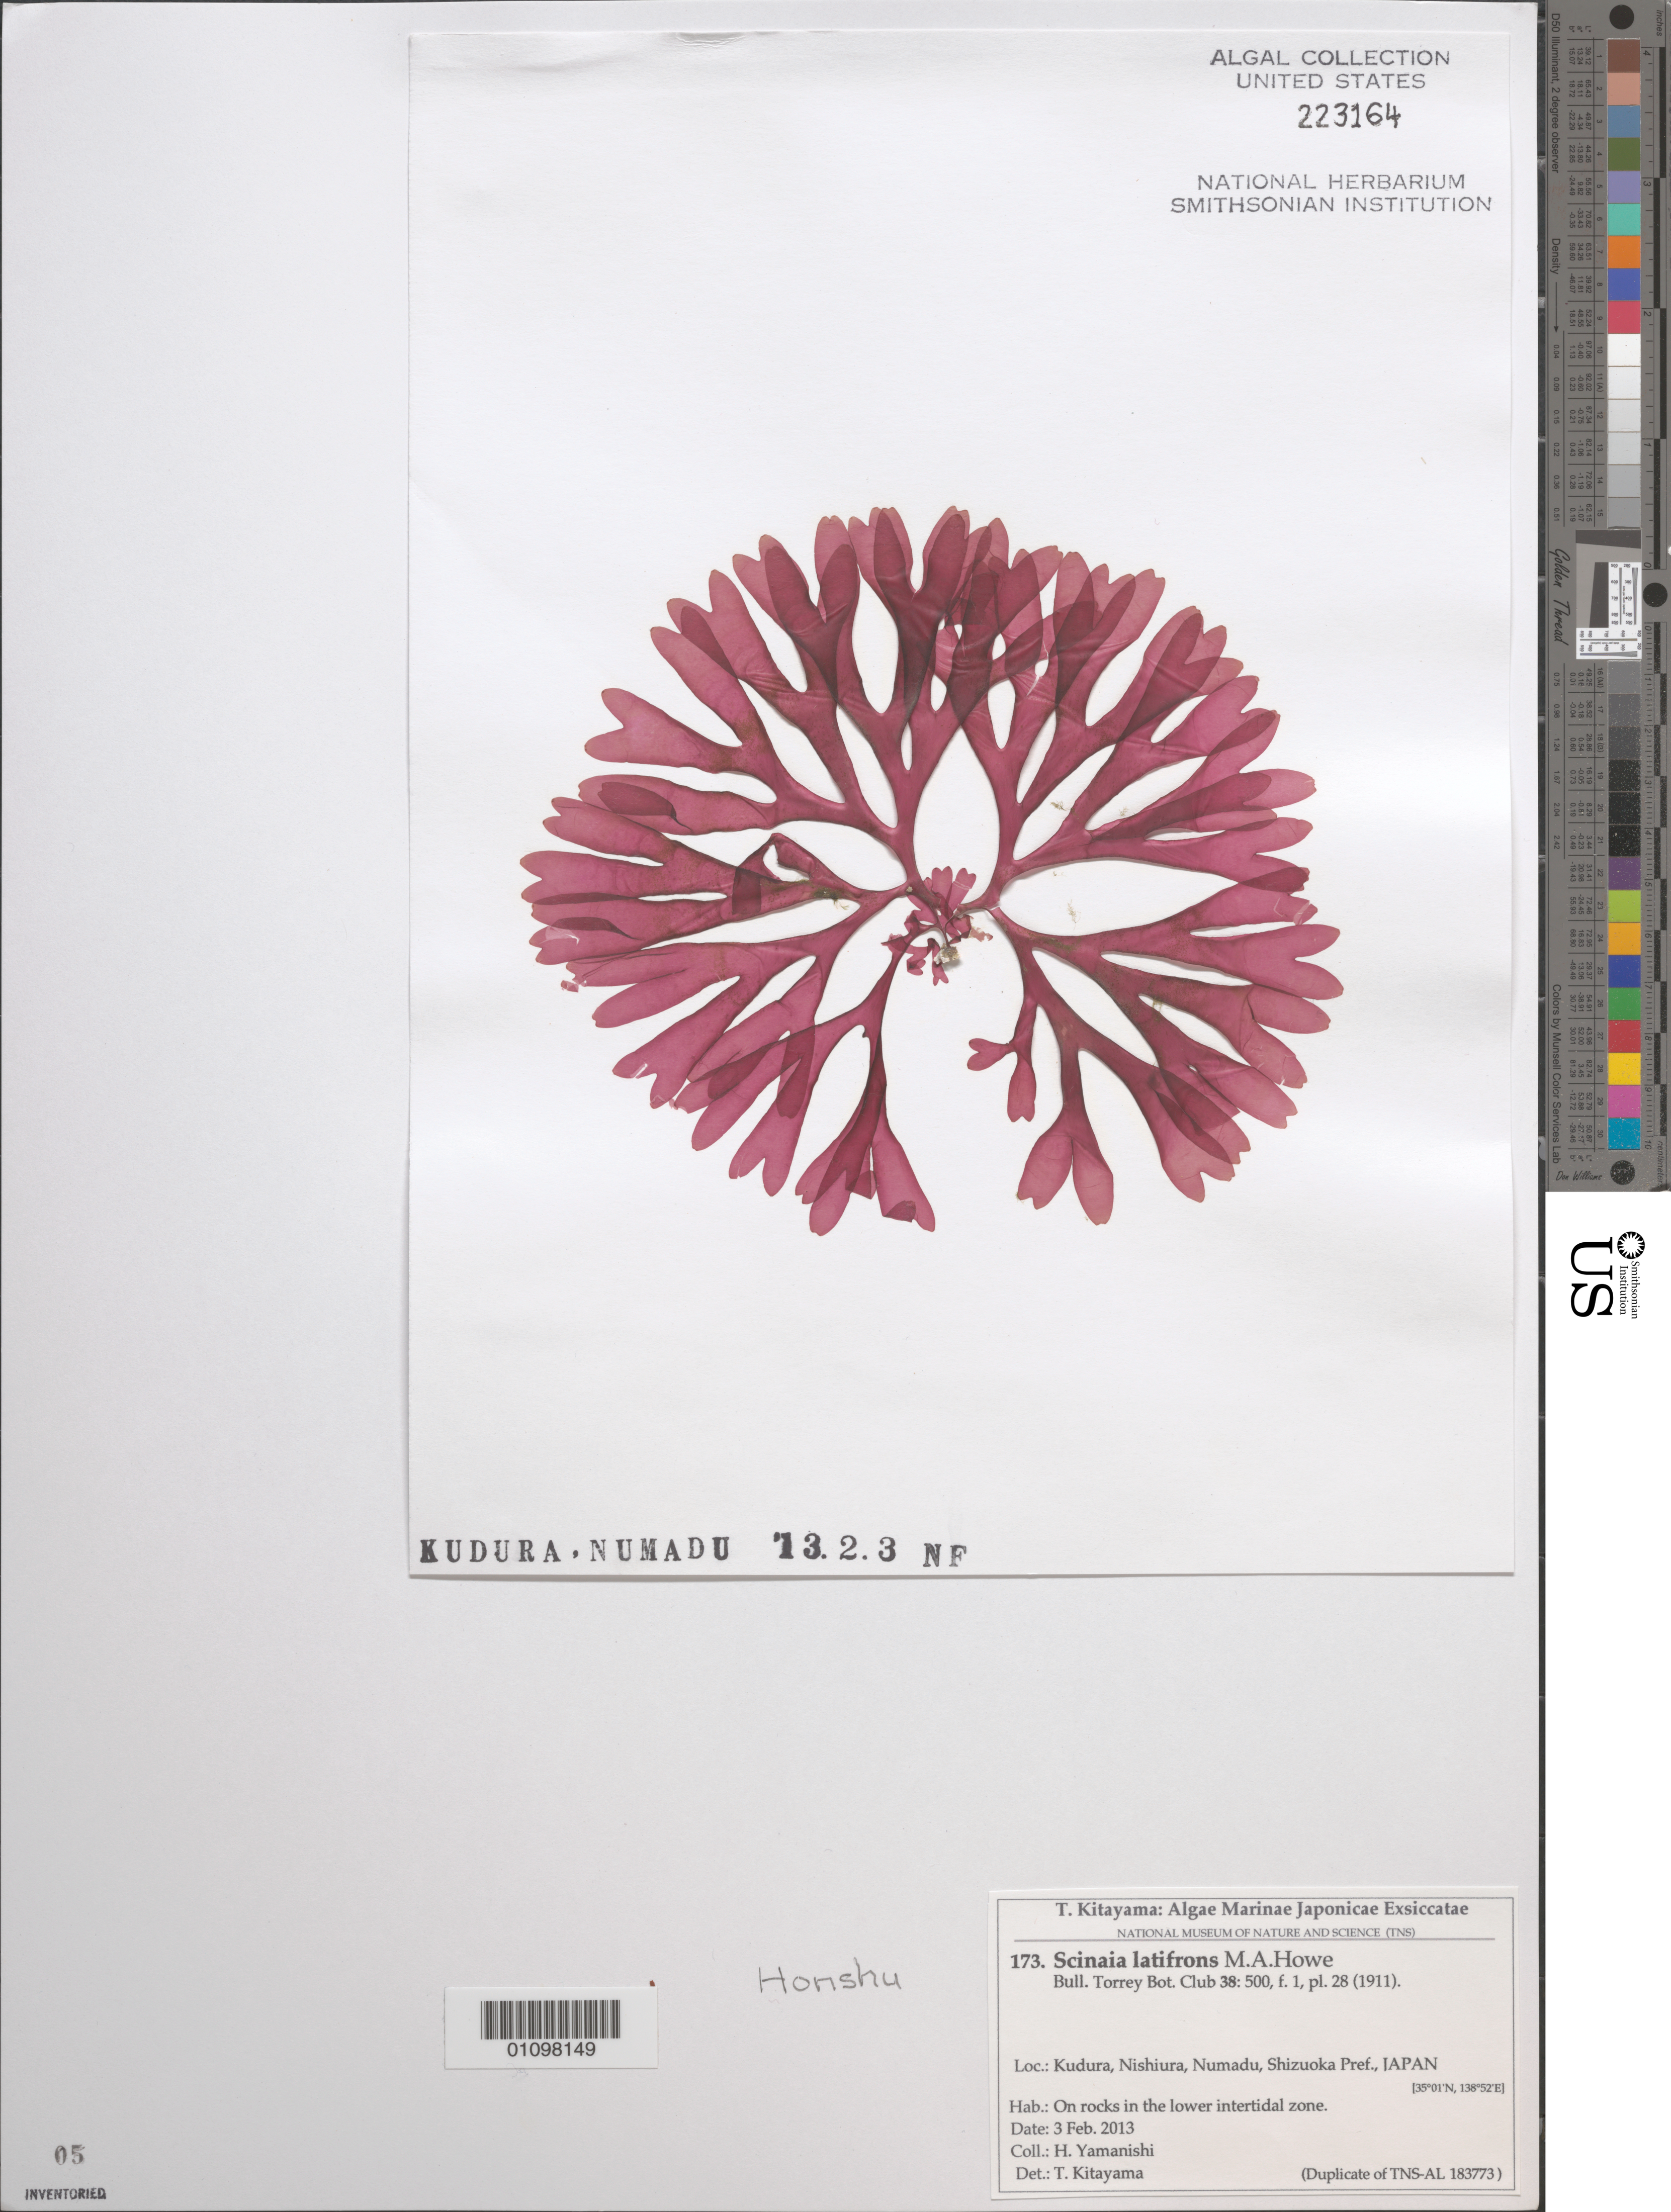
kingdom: Plantae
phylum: Rhodophyta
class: Florideophyceae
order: Nemaliales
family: Scinaiaceae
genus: Scinaia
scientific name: Scinaia latifrons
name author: M. Howe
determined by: Kitayama, T.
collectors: H. Yamanishi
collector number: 173 & TNS-AL 183773 Duplicate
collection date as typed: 03 Feb 2013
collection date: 2013-02-03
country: Japan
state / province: Sizuoka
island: Honshu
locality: Kudura, Nishiura, Numadu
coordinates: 35 01'N, 138 52'E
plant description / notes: Kitayama, T., Algae Marinae Japonicae Exsiccatae, Fasc. VII (Nos. 151-175)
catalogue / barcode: US 223164